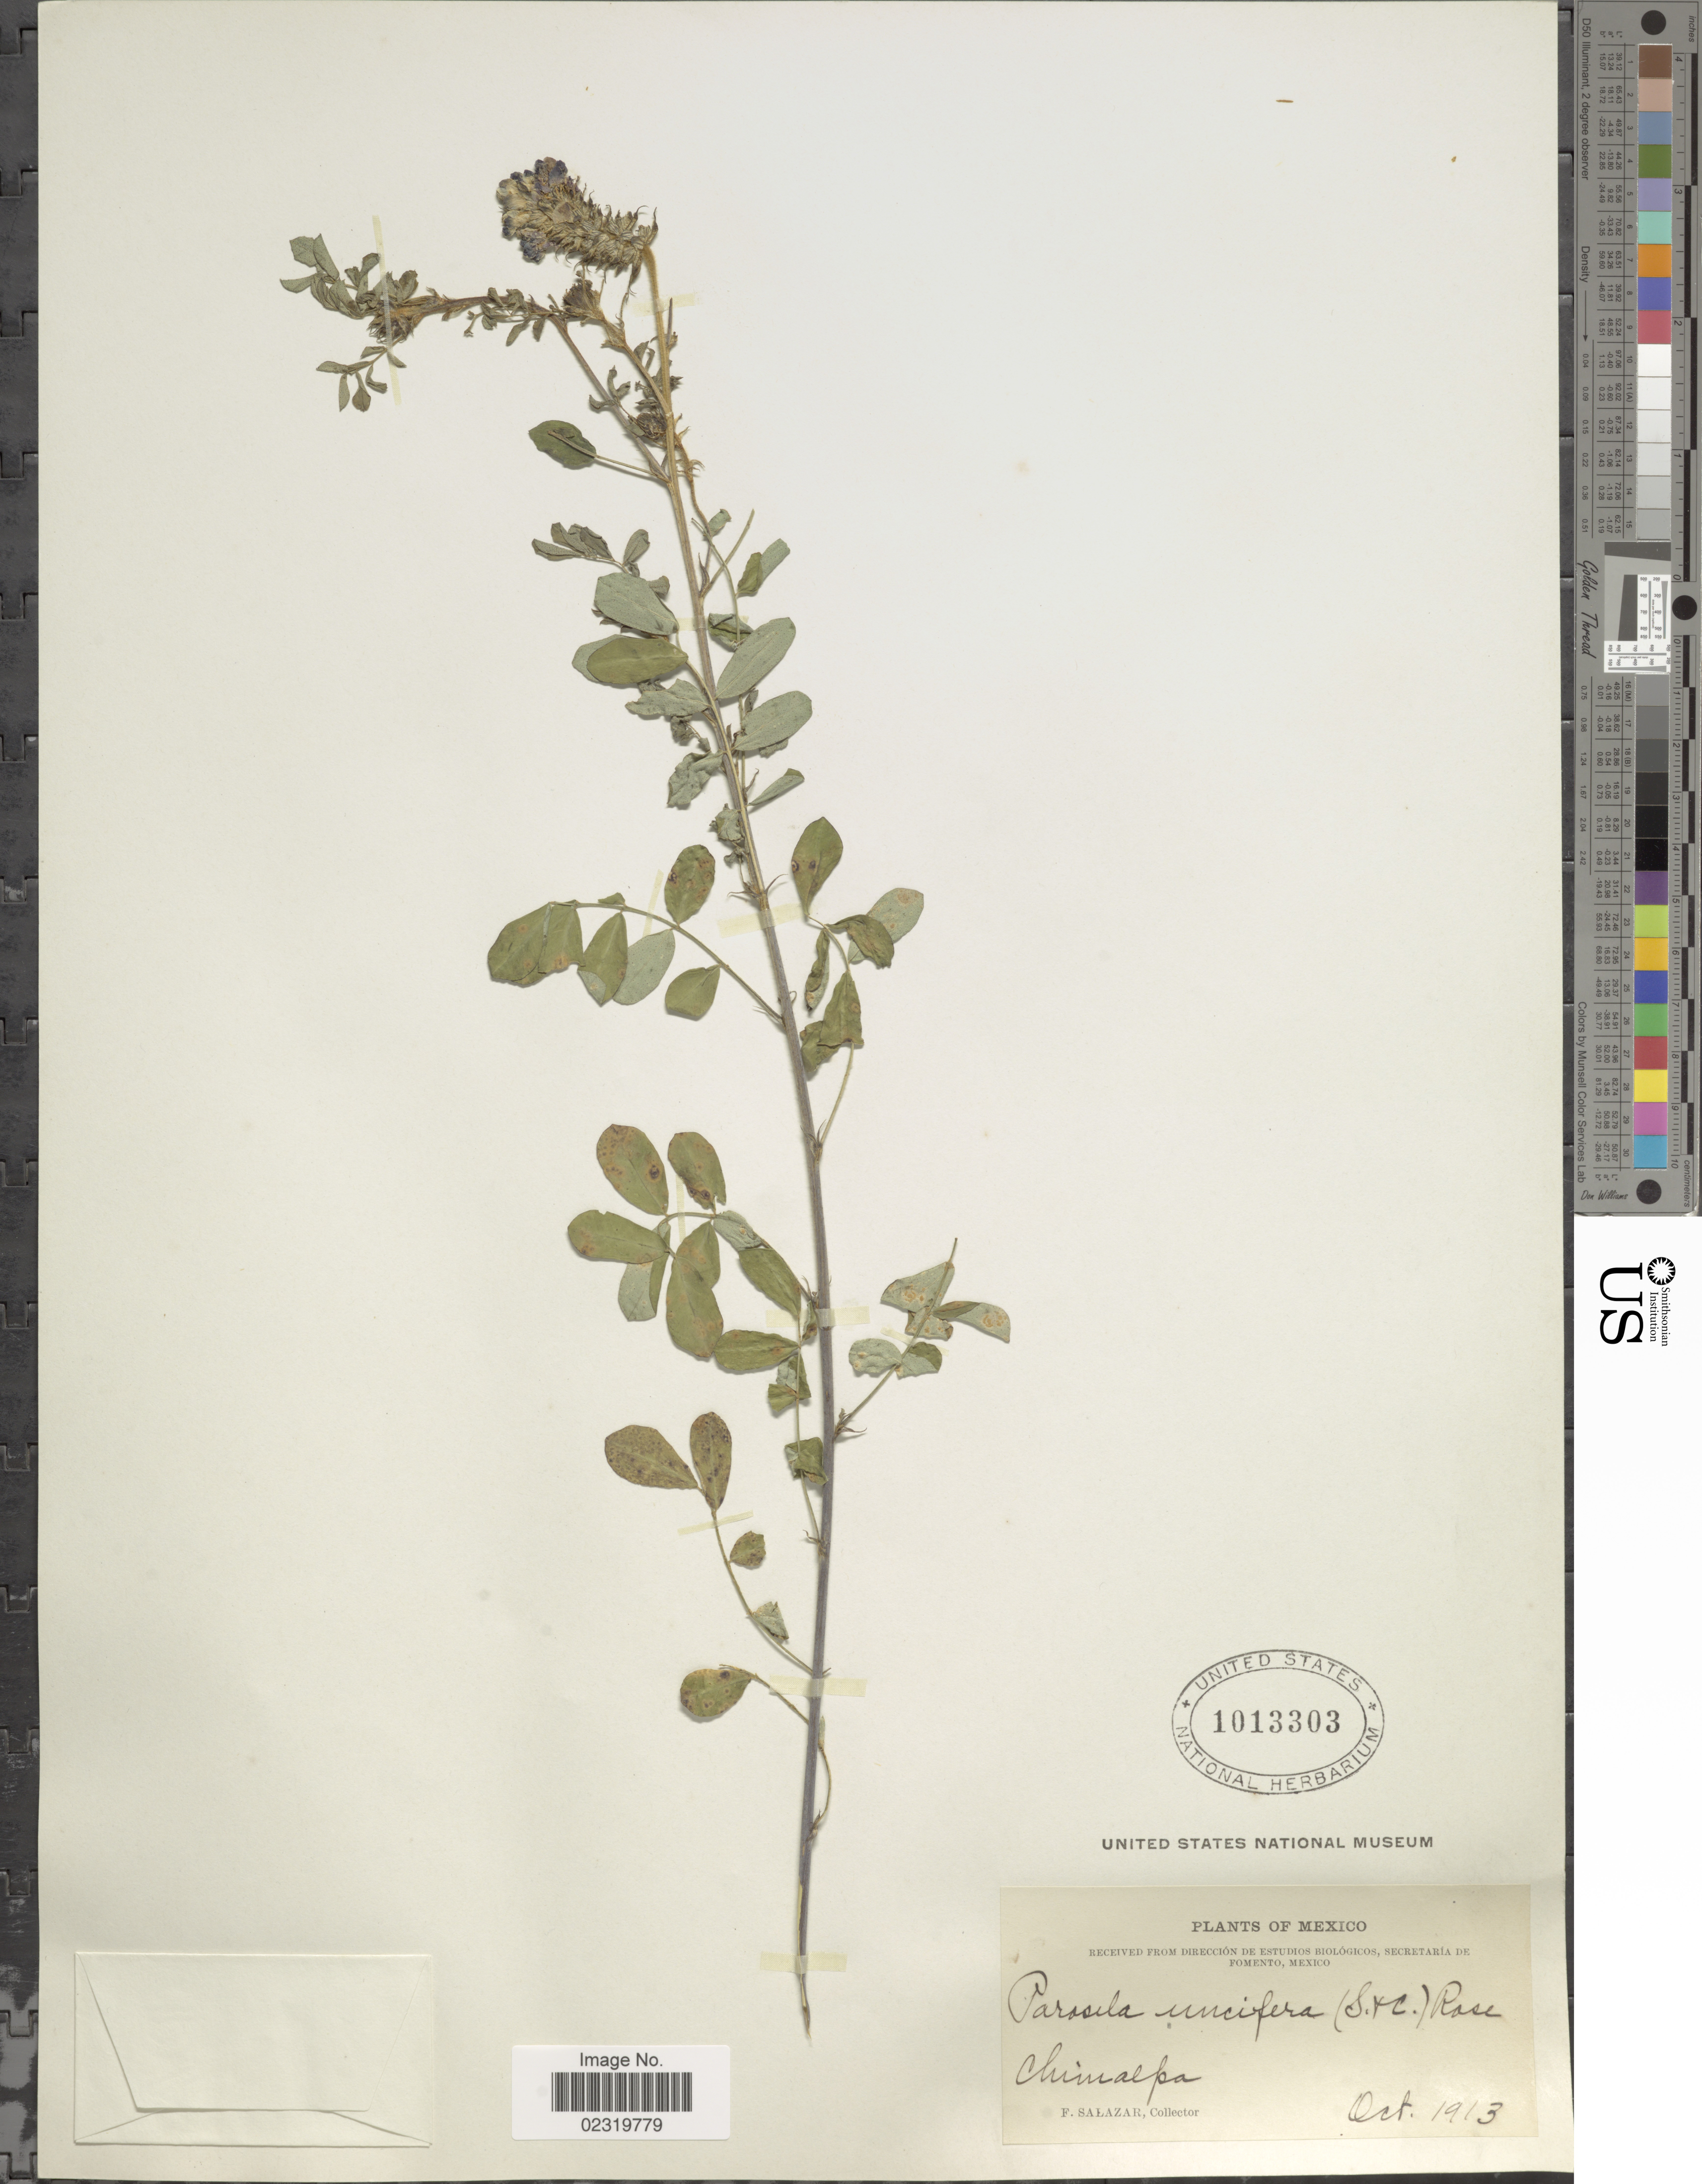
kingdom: Plantae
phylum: Tracheophyta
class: Magnoliopsida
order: Fabales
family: Fabaceae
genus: Dalea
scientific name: Dalea obovatifolia var. obovatifolia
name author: Ortega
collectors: F. Salazar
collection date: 1913-10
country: Mexico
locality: Chimalpa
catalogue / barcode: US 1013303